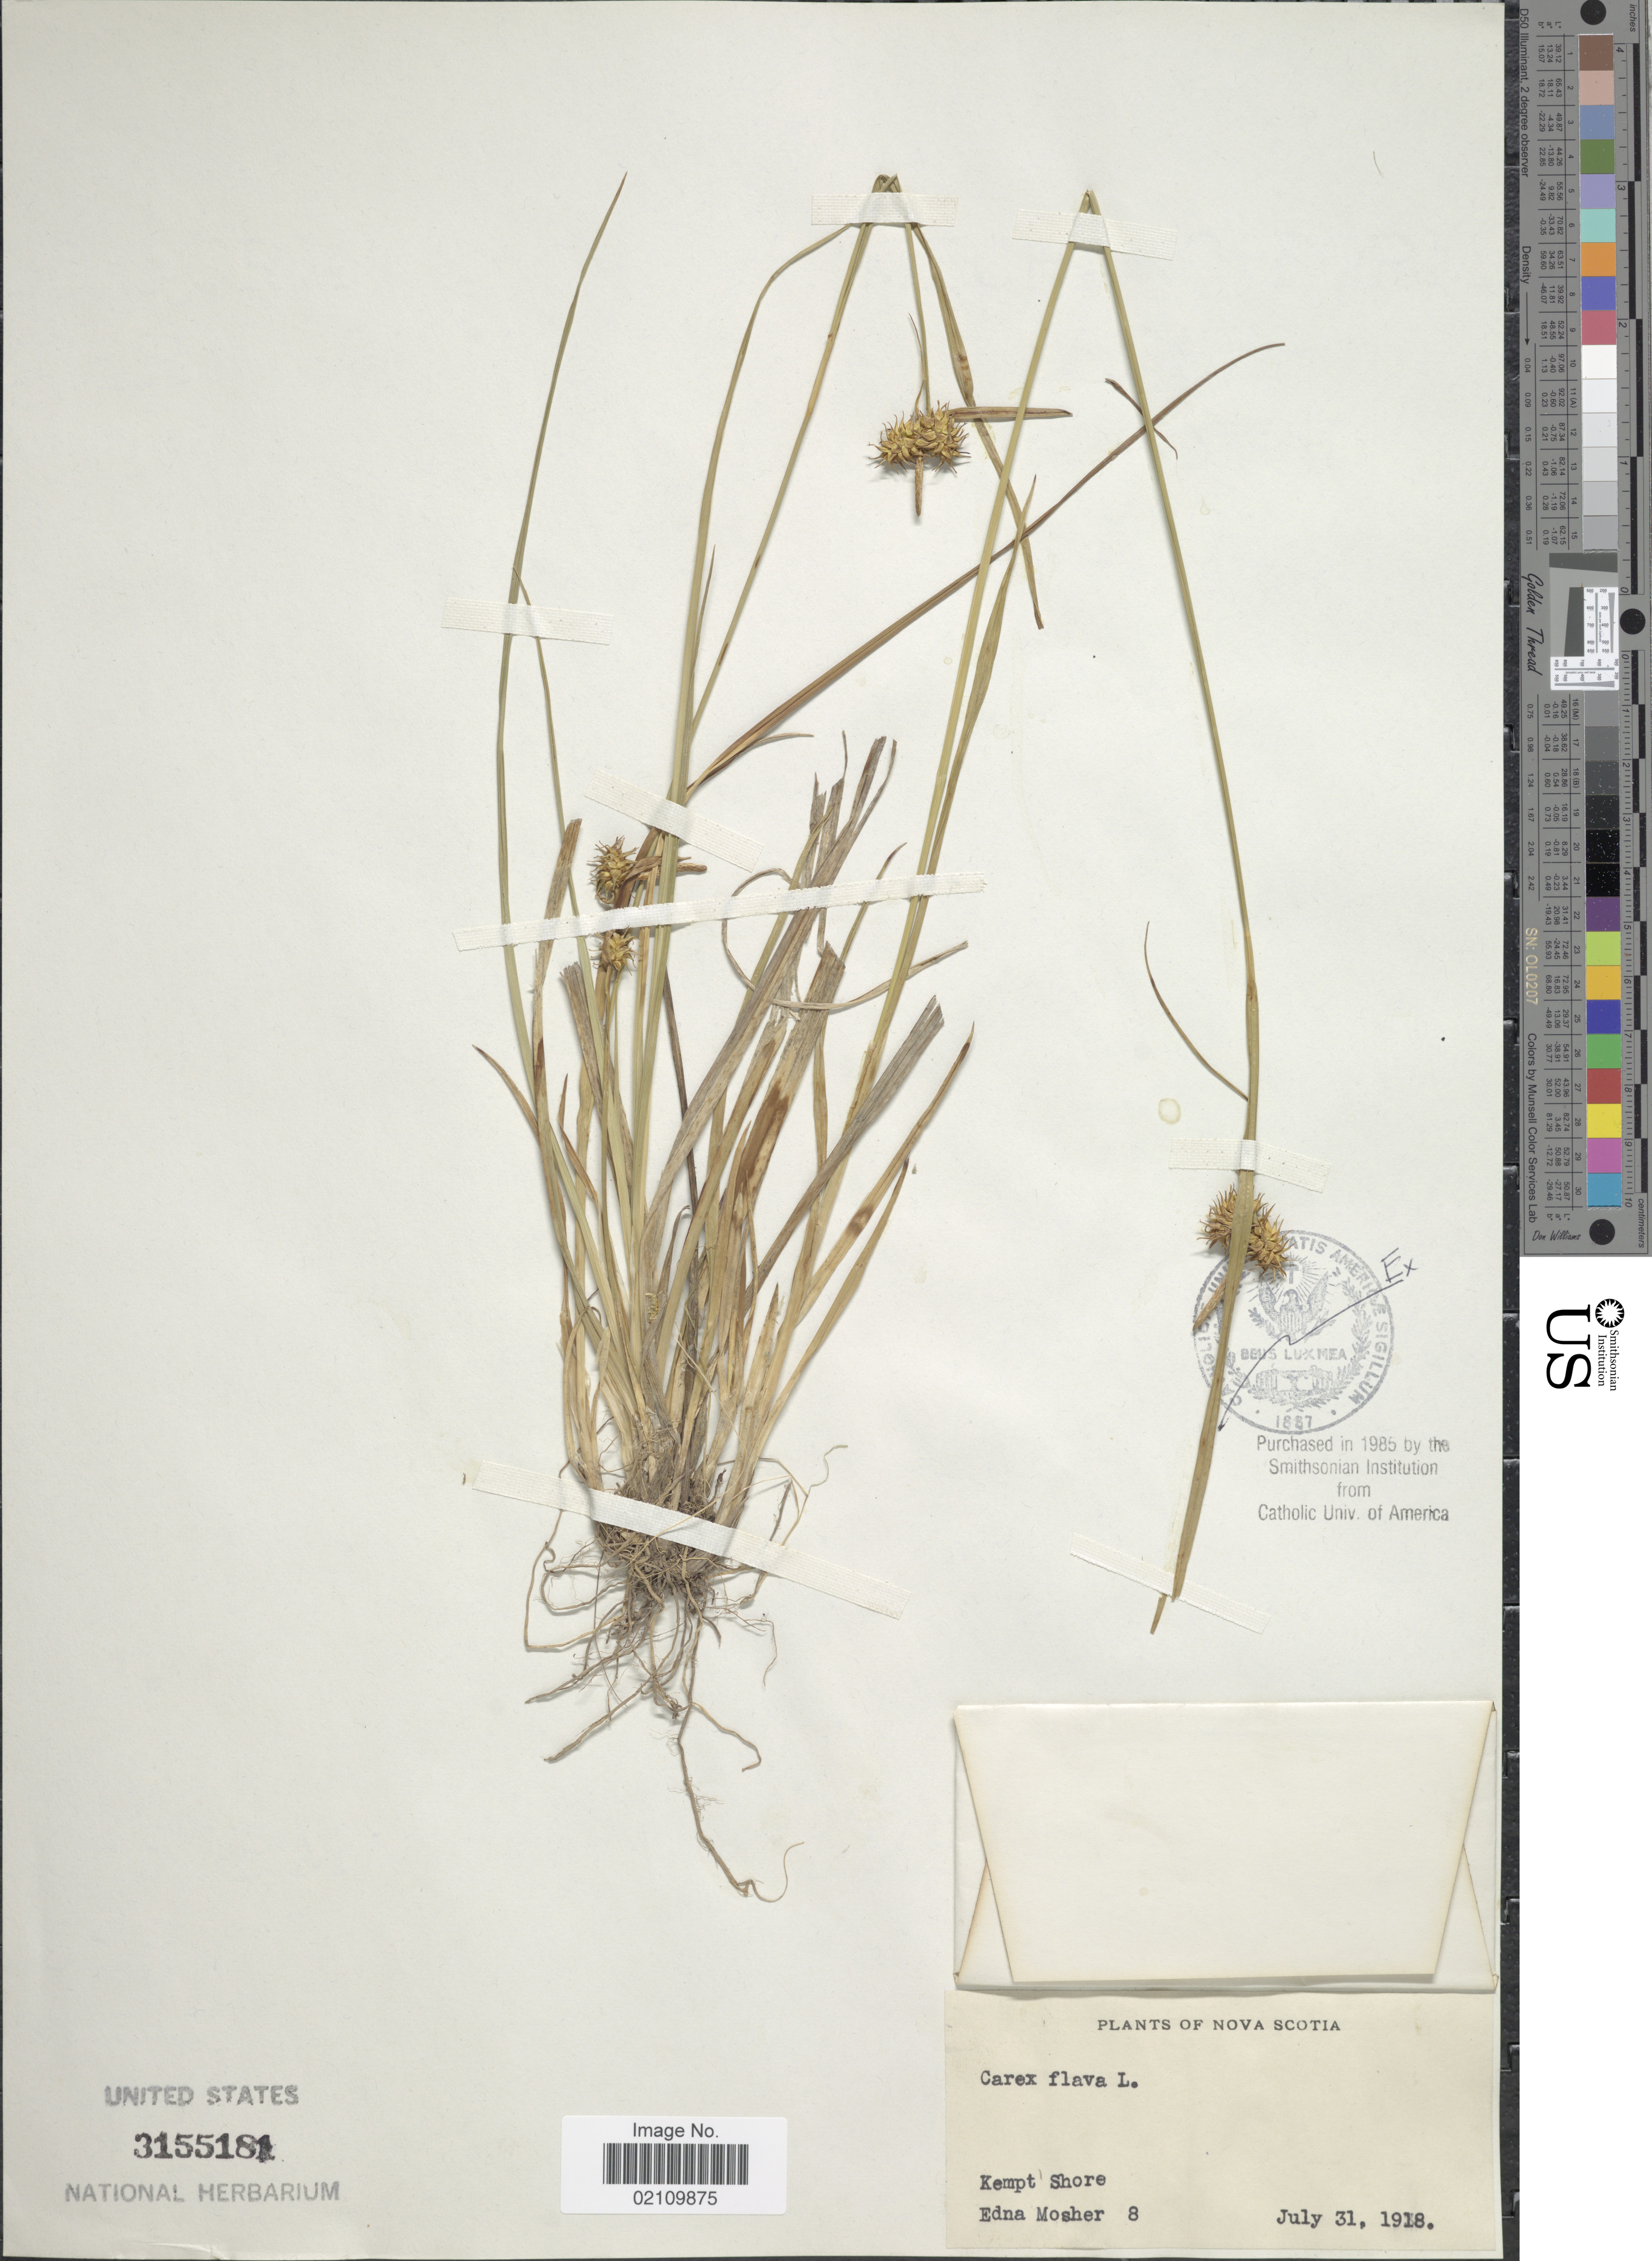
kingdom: Plantae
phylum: Tracheophyta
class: Liliopsida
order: Poales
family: Cyperaceae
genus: Carex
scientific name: Carex flava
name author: L.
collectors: E. Mosher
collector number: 8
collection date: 1918-07-31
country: Canada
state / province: Nova Scotia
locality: Kempt Shore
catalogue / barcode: US 3155181